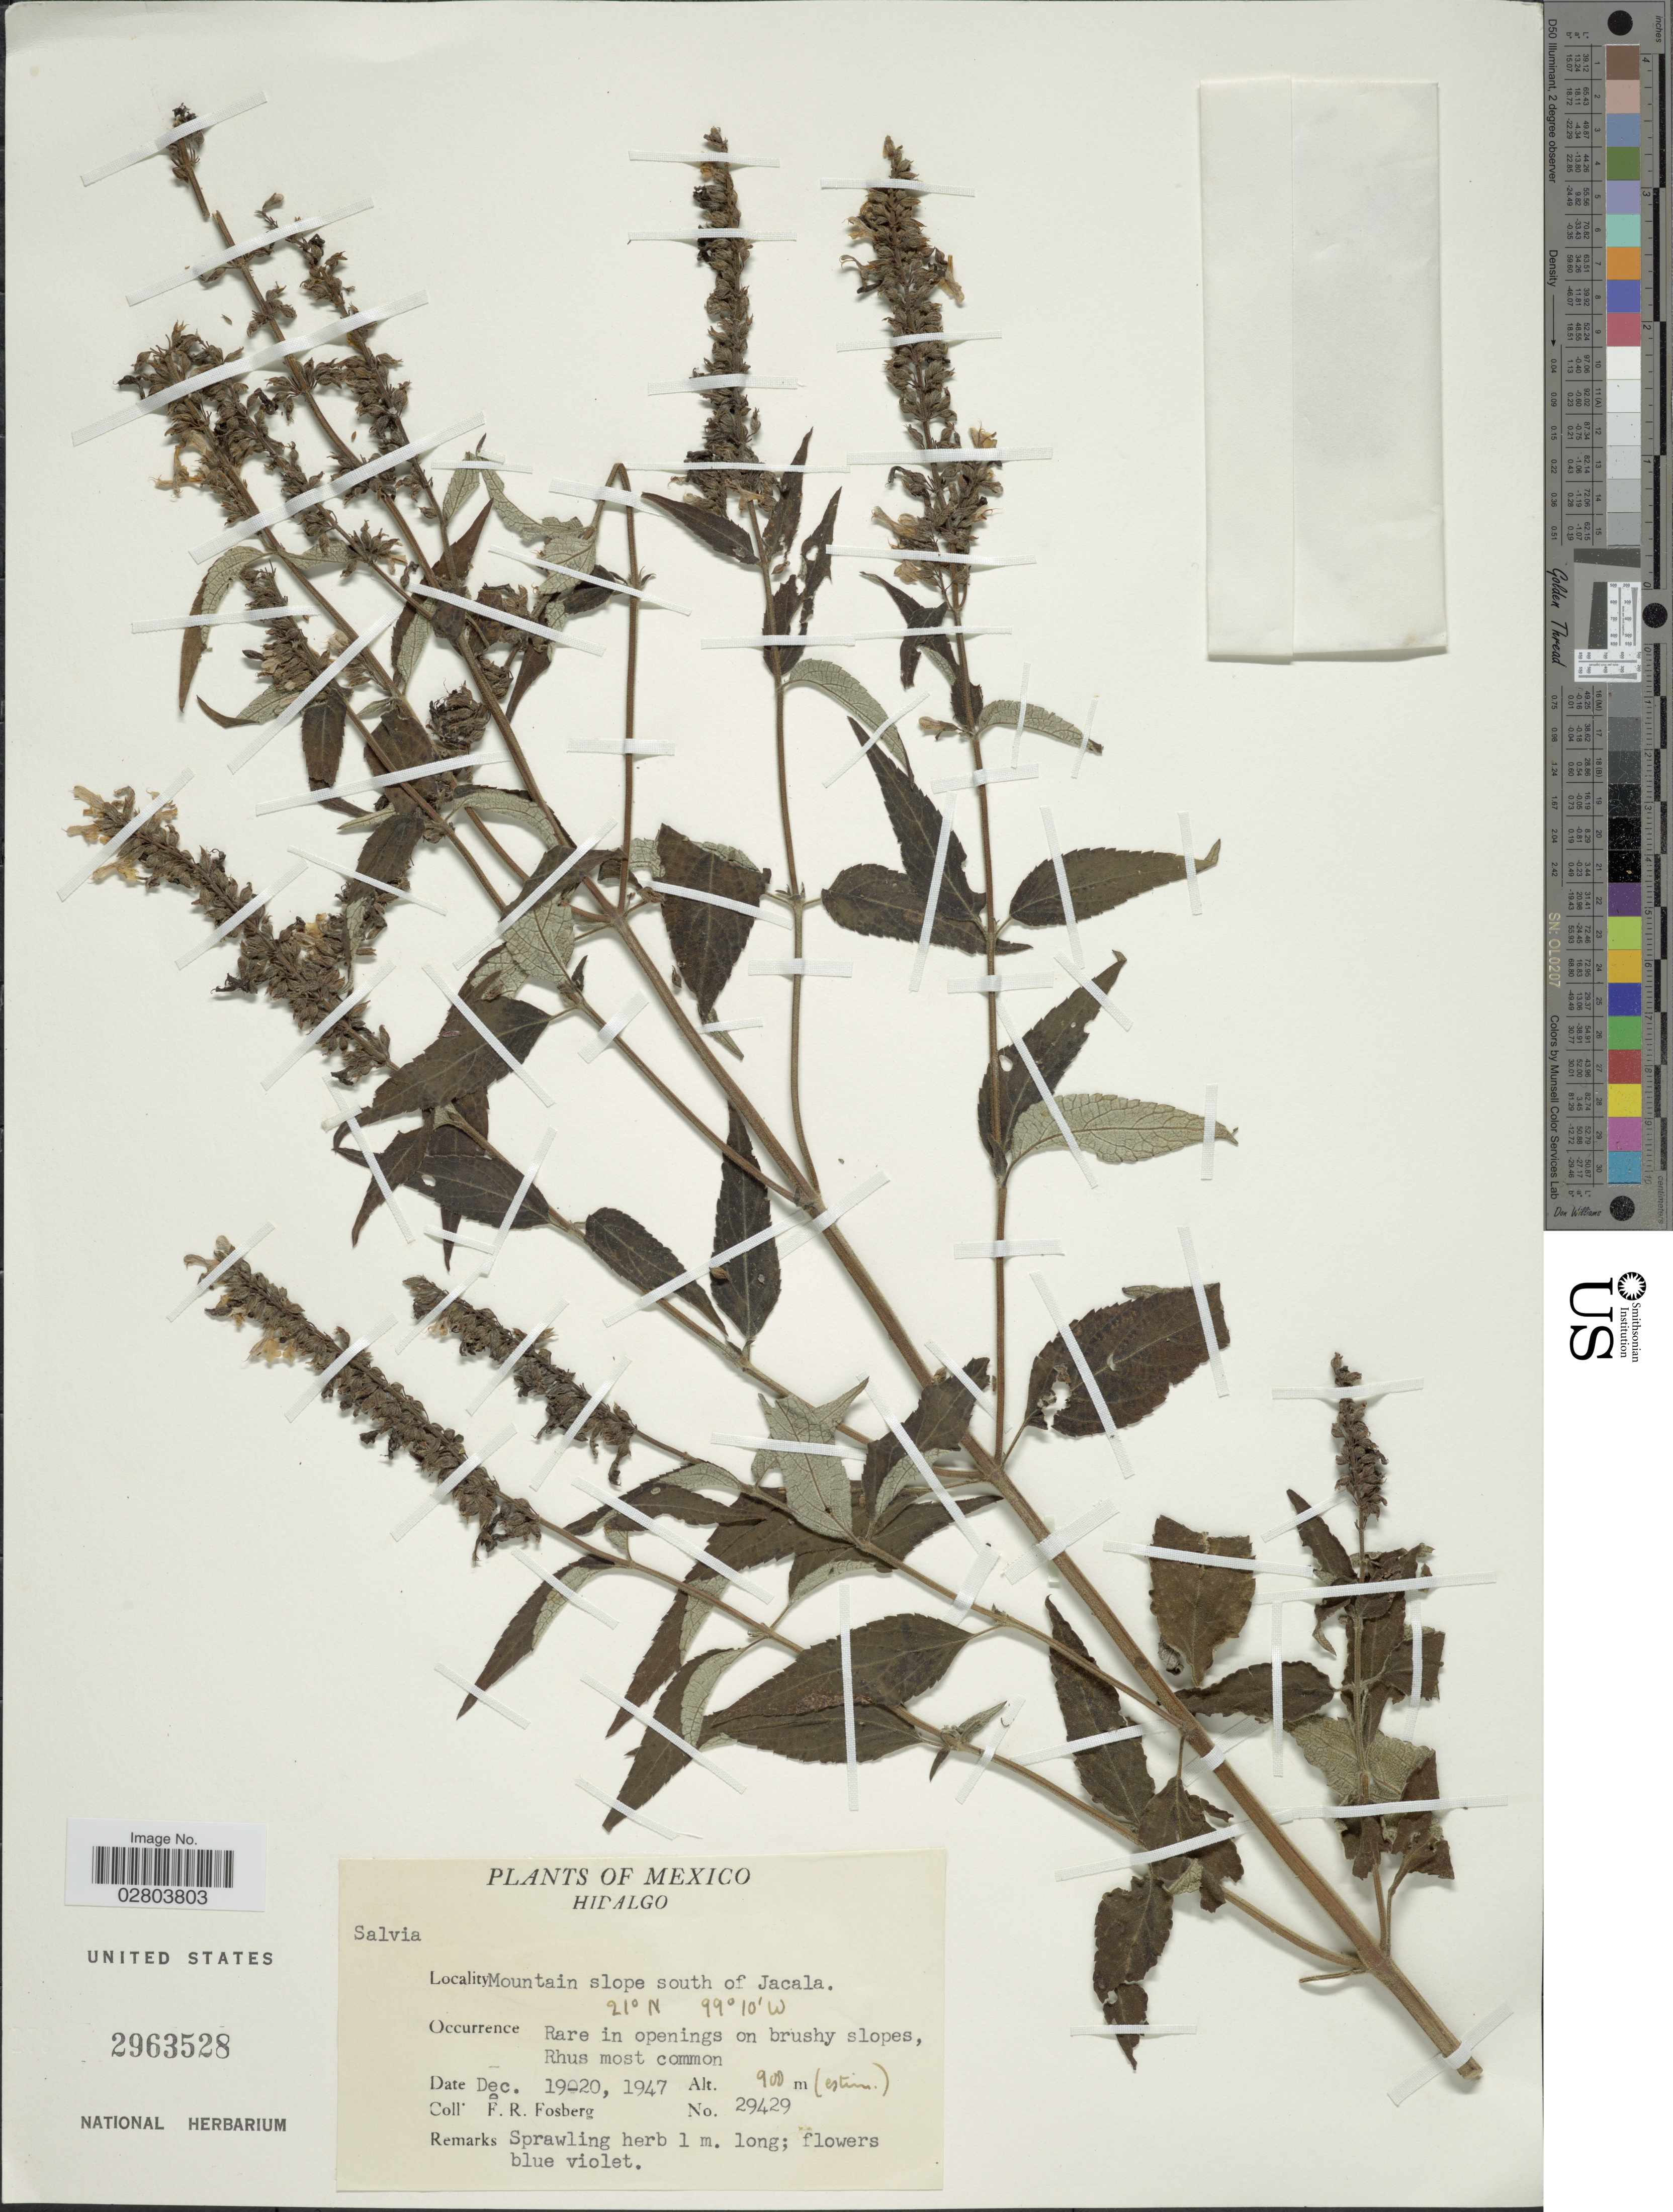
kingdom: Plantae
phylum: Tracheophyta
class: Magnoliopsida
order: Lamiales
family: Lamiaceae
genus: Salvia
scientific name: Salvia sp.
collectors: F. R. Fosberg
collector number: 24429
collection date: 1947-12-19/1947-12-20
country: Mexico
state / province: Hidalgo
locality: Mountain slope south of Jacala.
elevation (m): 900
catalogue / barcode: US 2963528